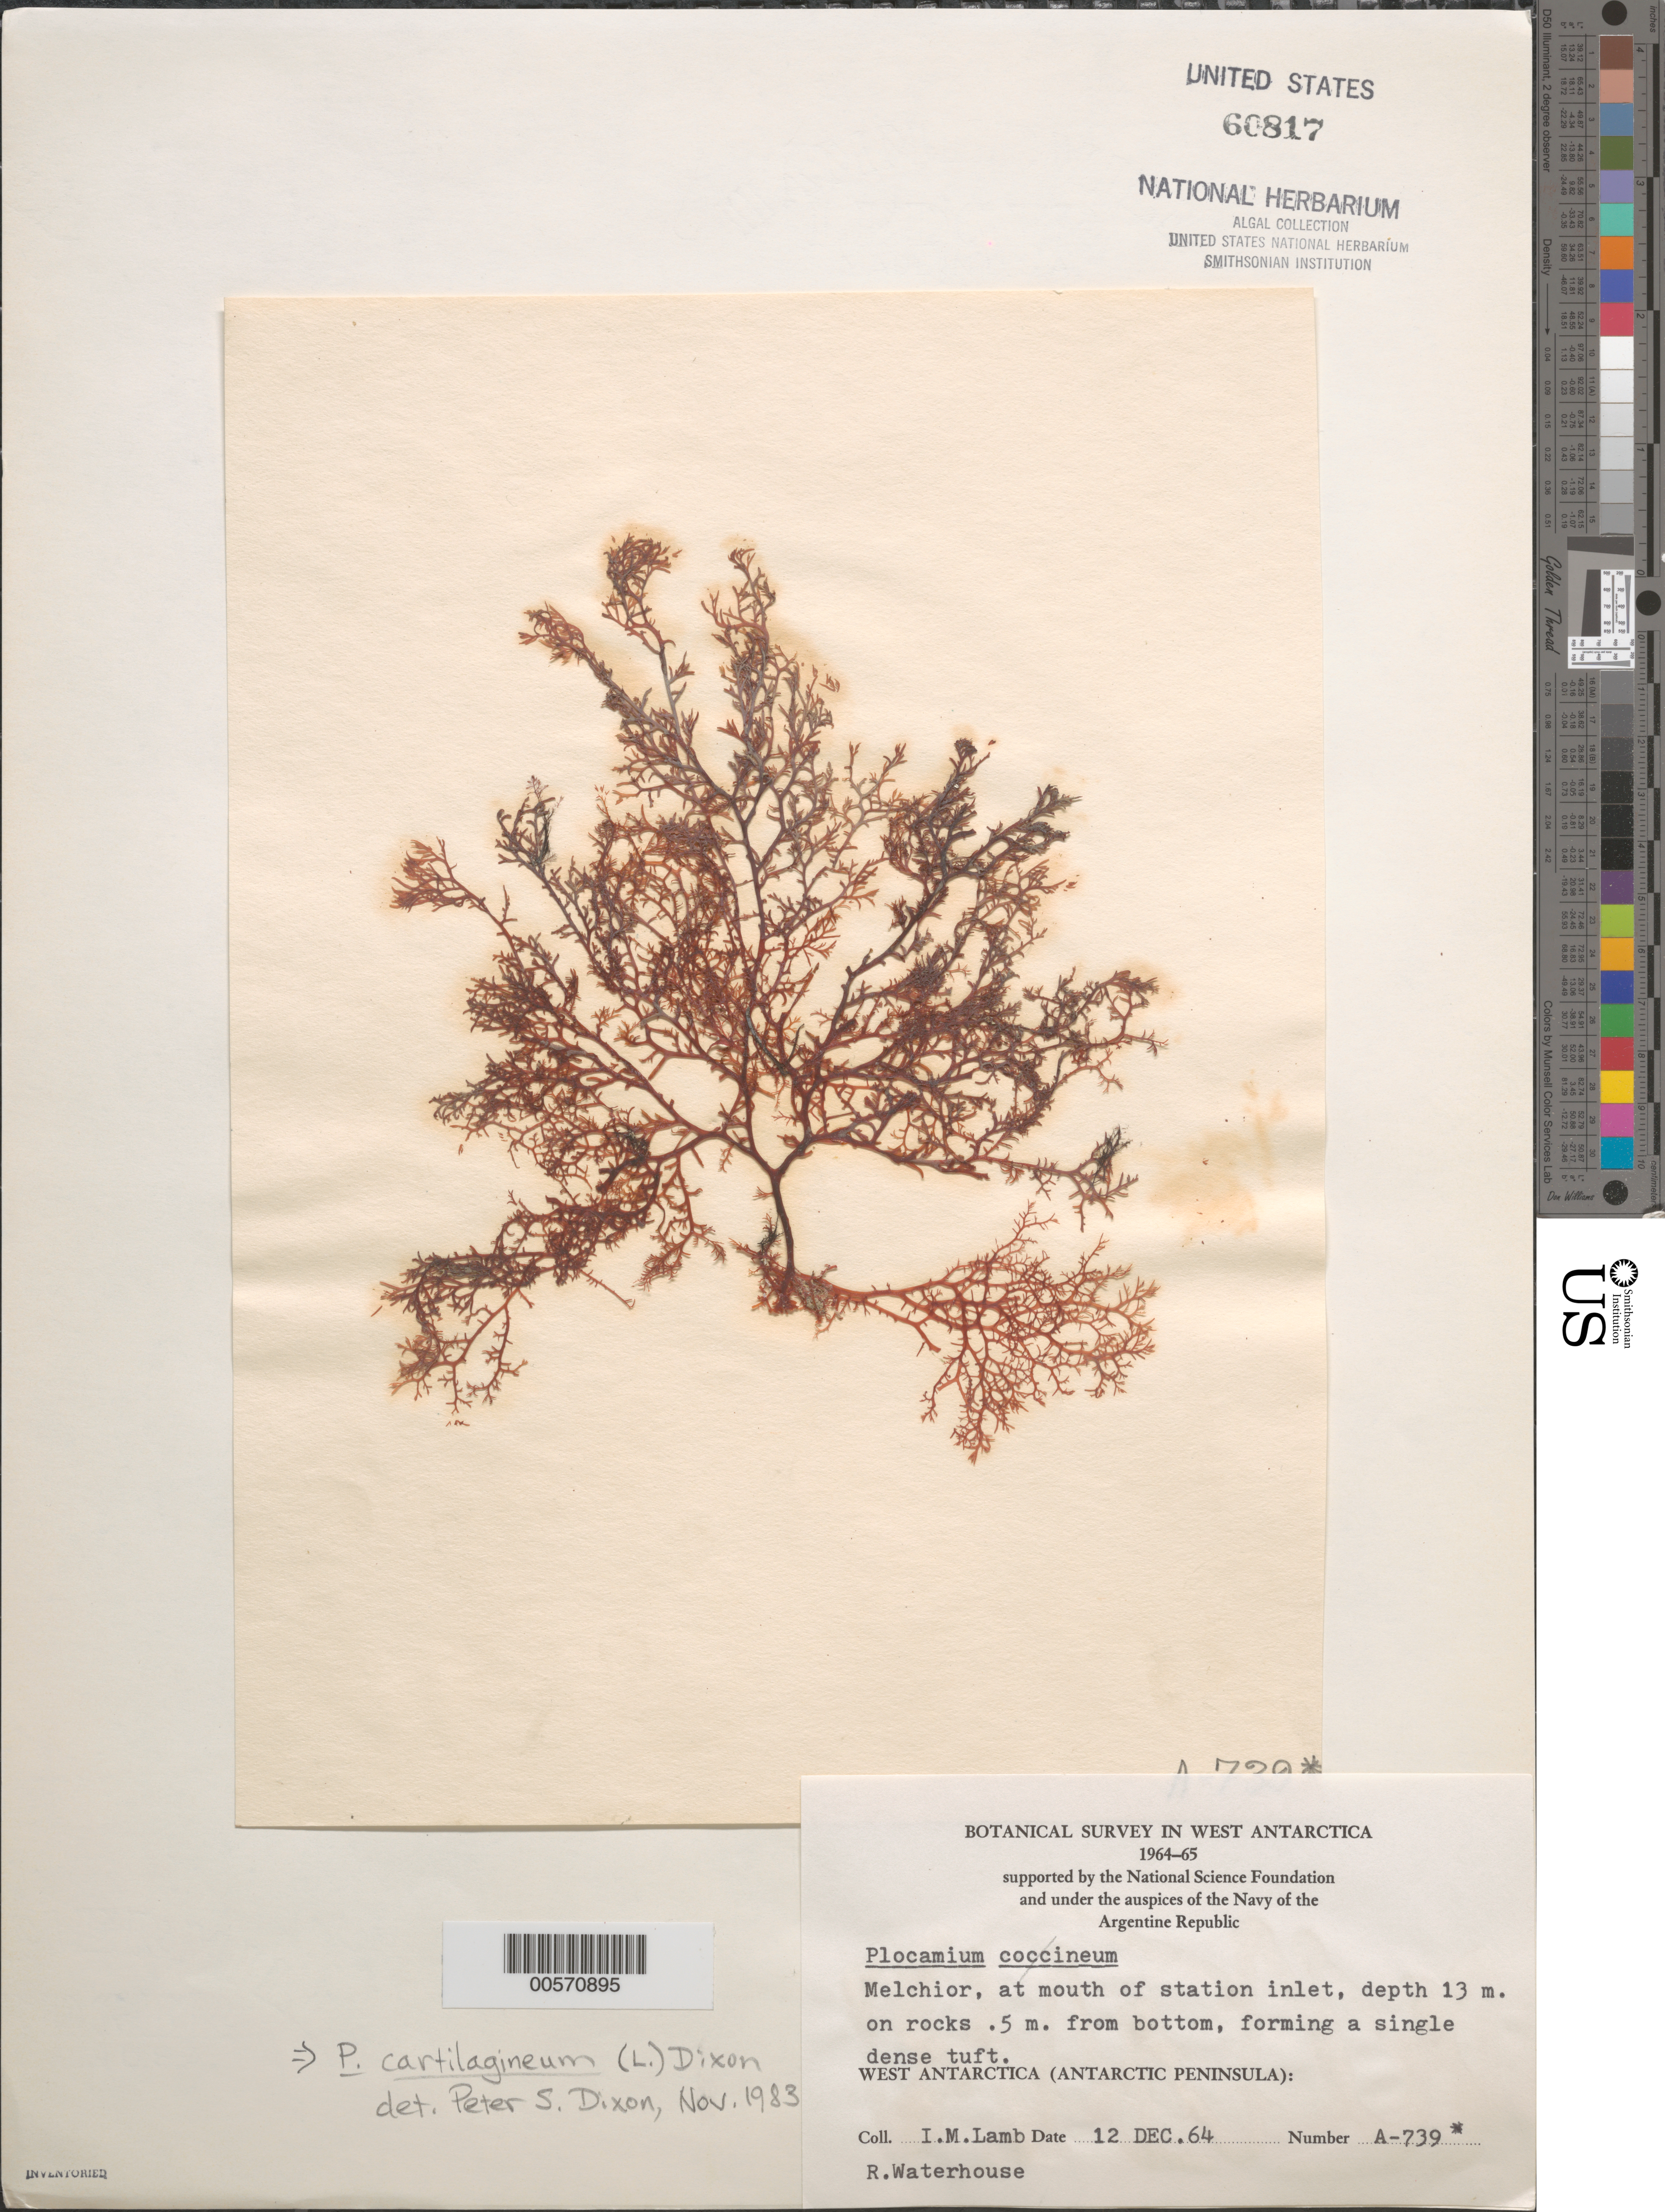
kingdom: Plantae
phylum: Rhodophyta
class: Florideophyceae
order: Plocamiales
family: Plocamiaceae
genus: Plocamium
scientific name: Plocamium cartilagineum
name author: (L.) P.S. Dixon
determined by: Dixon, P. S.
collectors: I. M. Lamb & R. Waterhouse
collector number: A-739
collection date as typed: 12 Dec 1964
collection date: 1964-12-12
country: Antarctica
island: Gamma Island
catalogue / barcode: US 60817